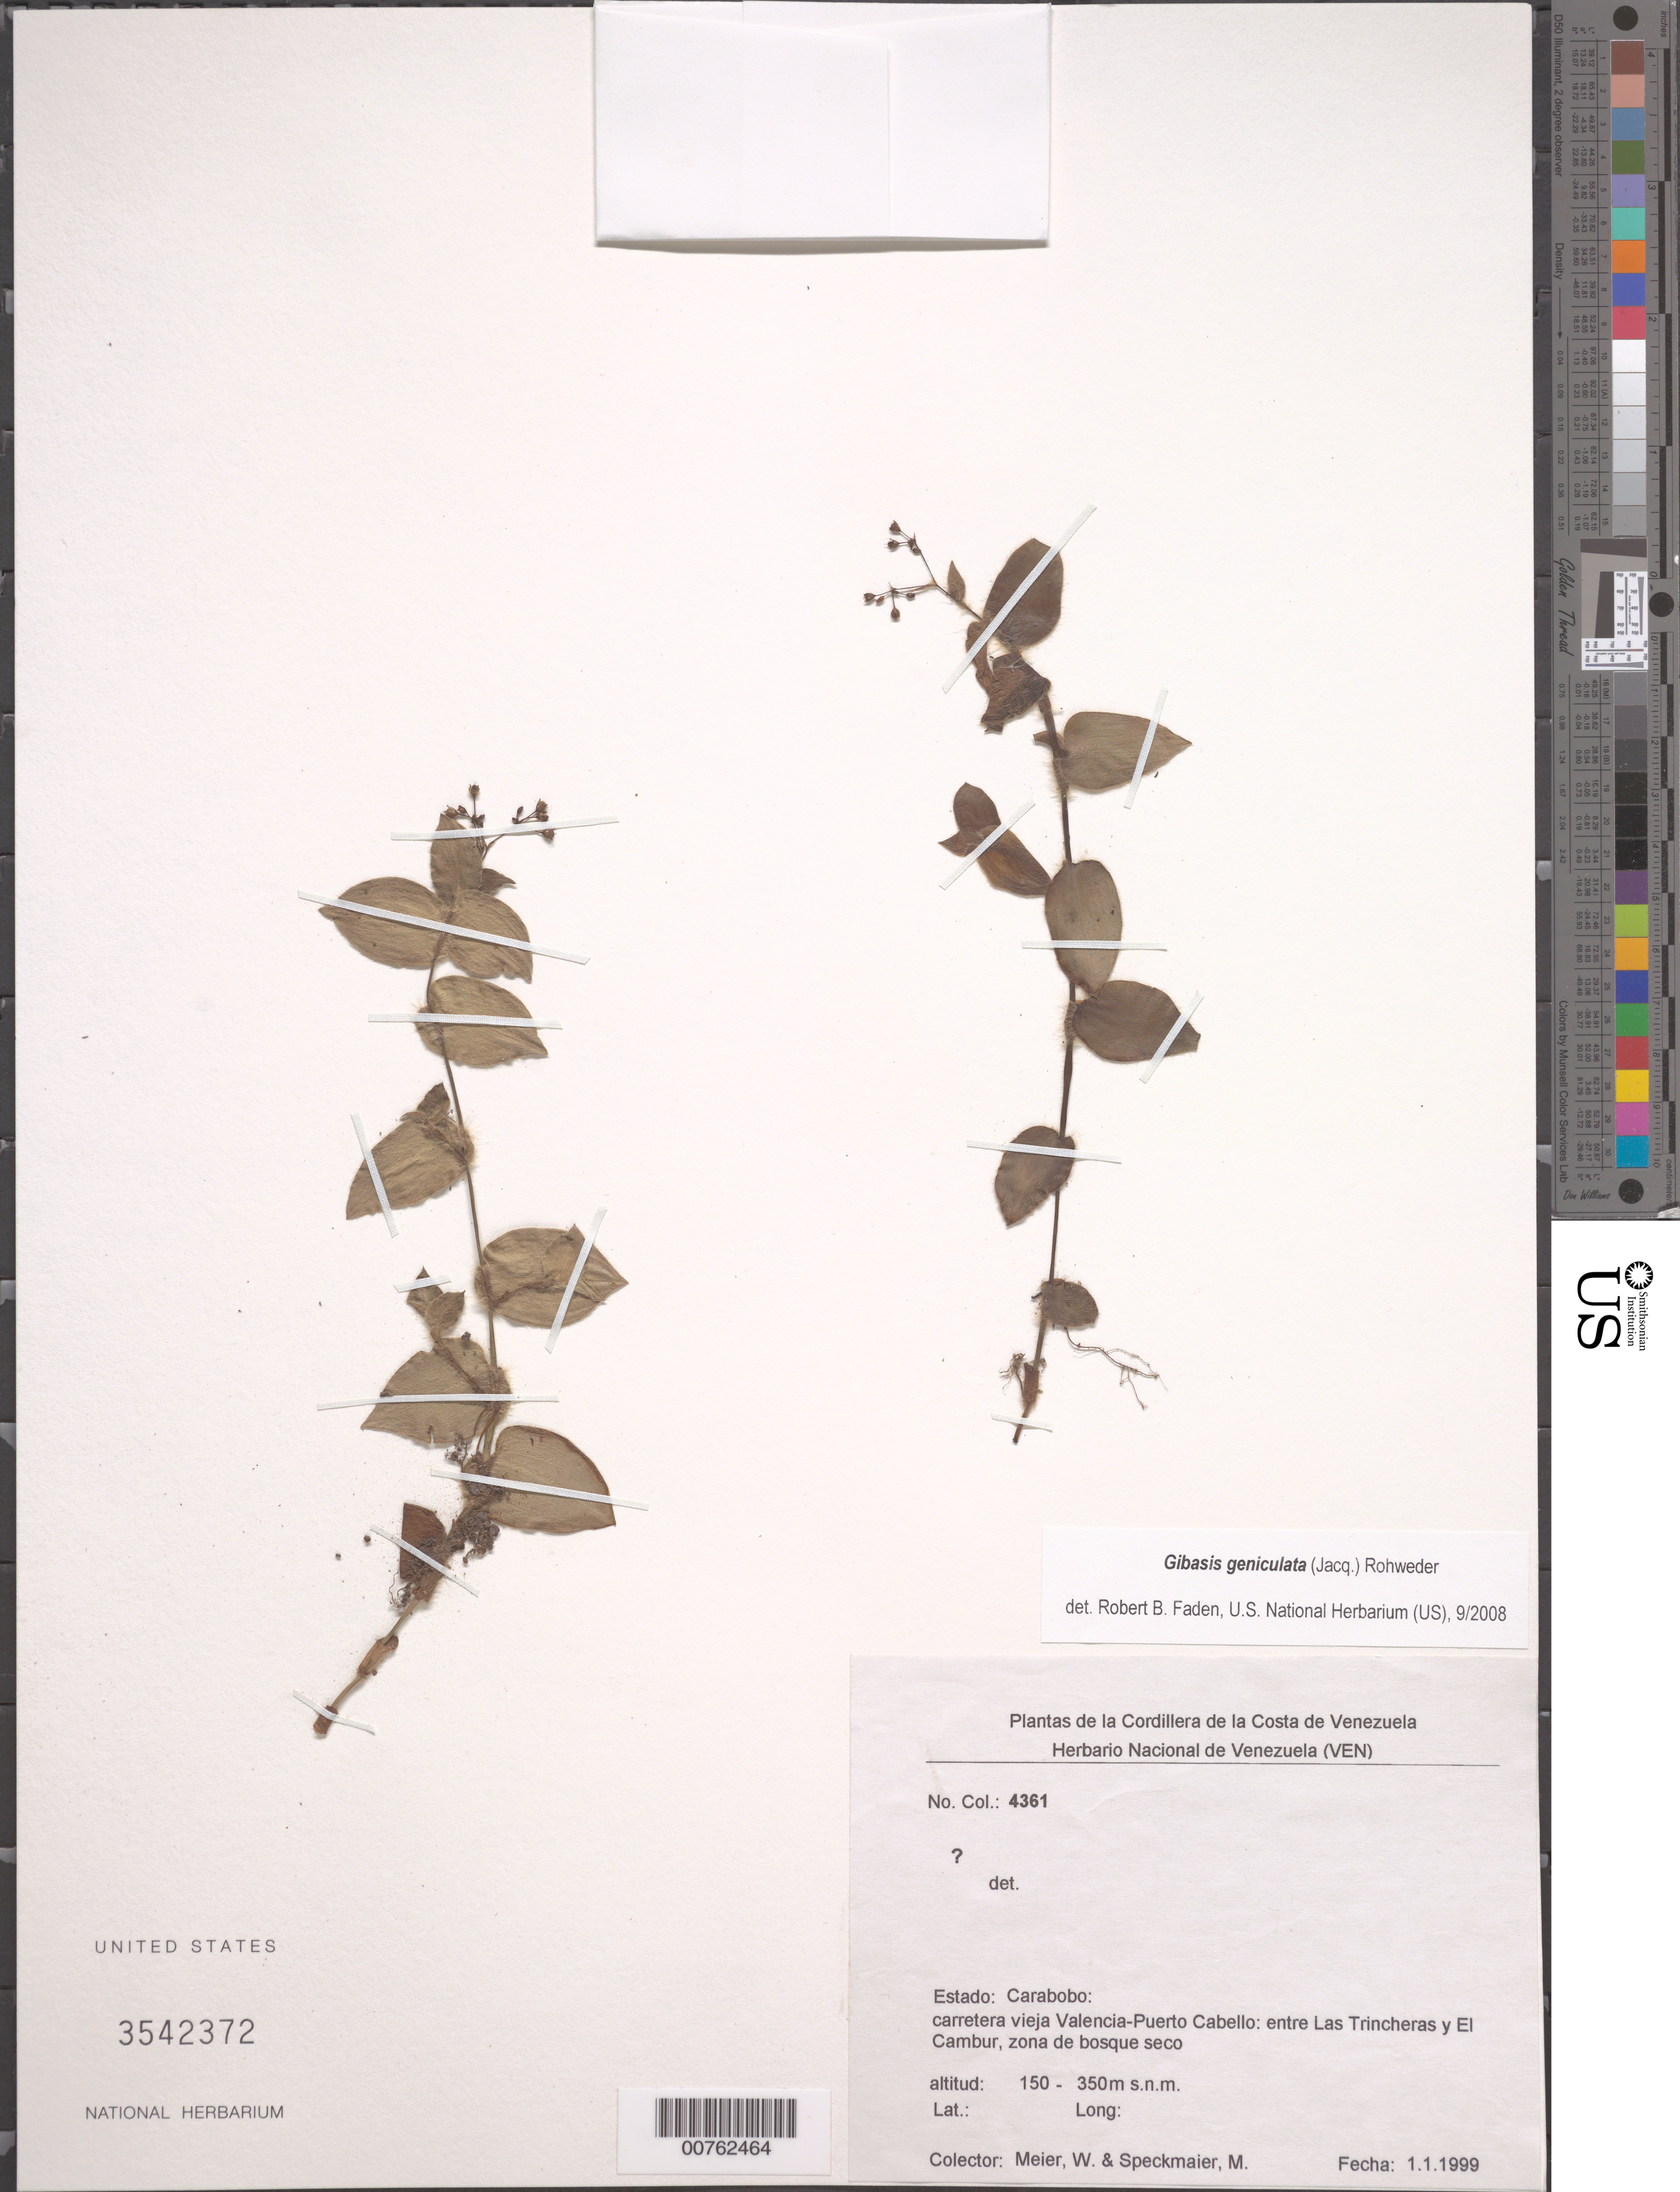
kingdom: Plantae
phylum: Tracheophyta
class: Liliopsida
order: Commelinales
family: Commelinaceae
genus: Gibasis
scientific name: Gibasis geniculata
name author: (Jacq.) Rohweder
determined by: Faden, Robert B., (US), Smithsonian Institution - National Museum of Natural History (UNITED STATES)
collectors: W. Meier & M. Speckmaier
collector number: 4361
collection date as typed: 01 Jan 1999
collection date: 1999-01-01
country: Venezuela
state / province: Carabobo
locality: carretera vieja Valencia-Puerto Cabello: entre las Trincheras y El Cambur, zonz de bosque seco.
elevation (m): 150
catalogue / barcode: US 3542372